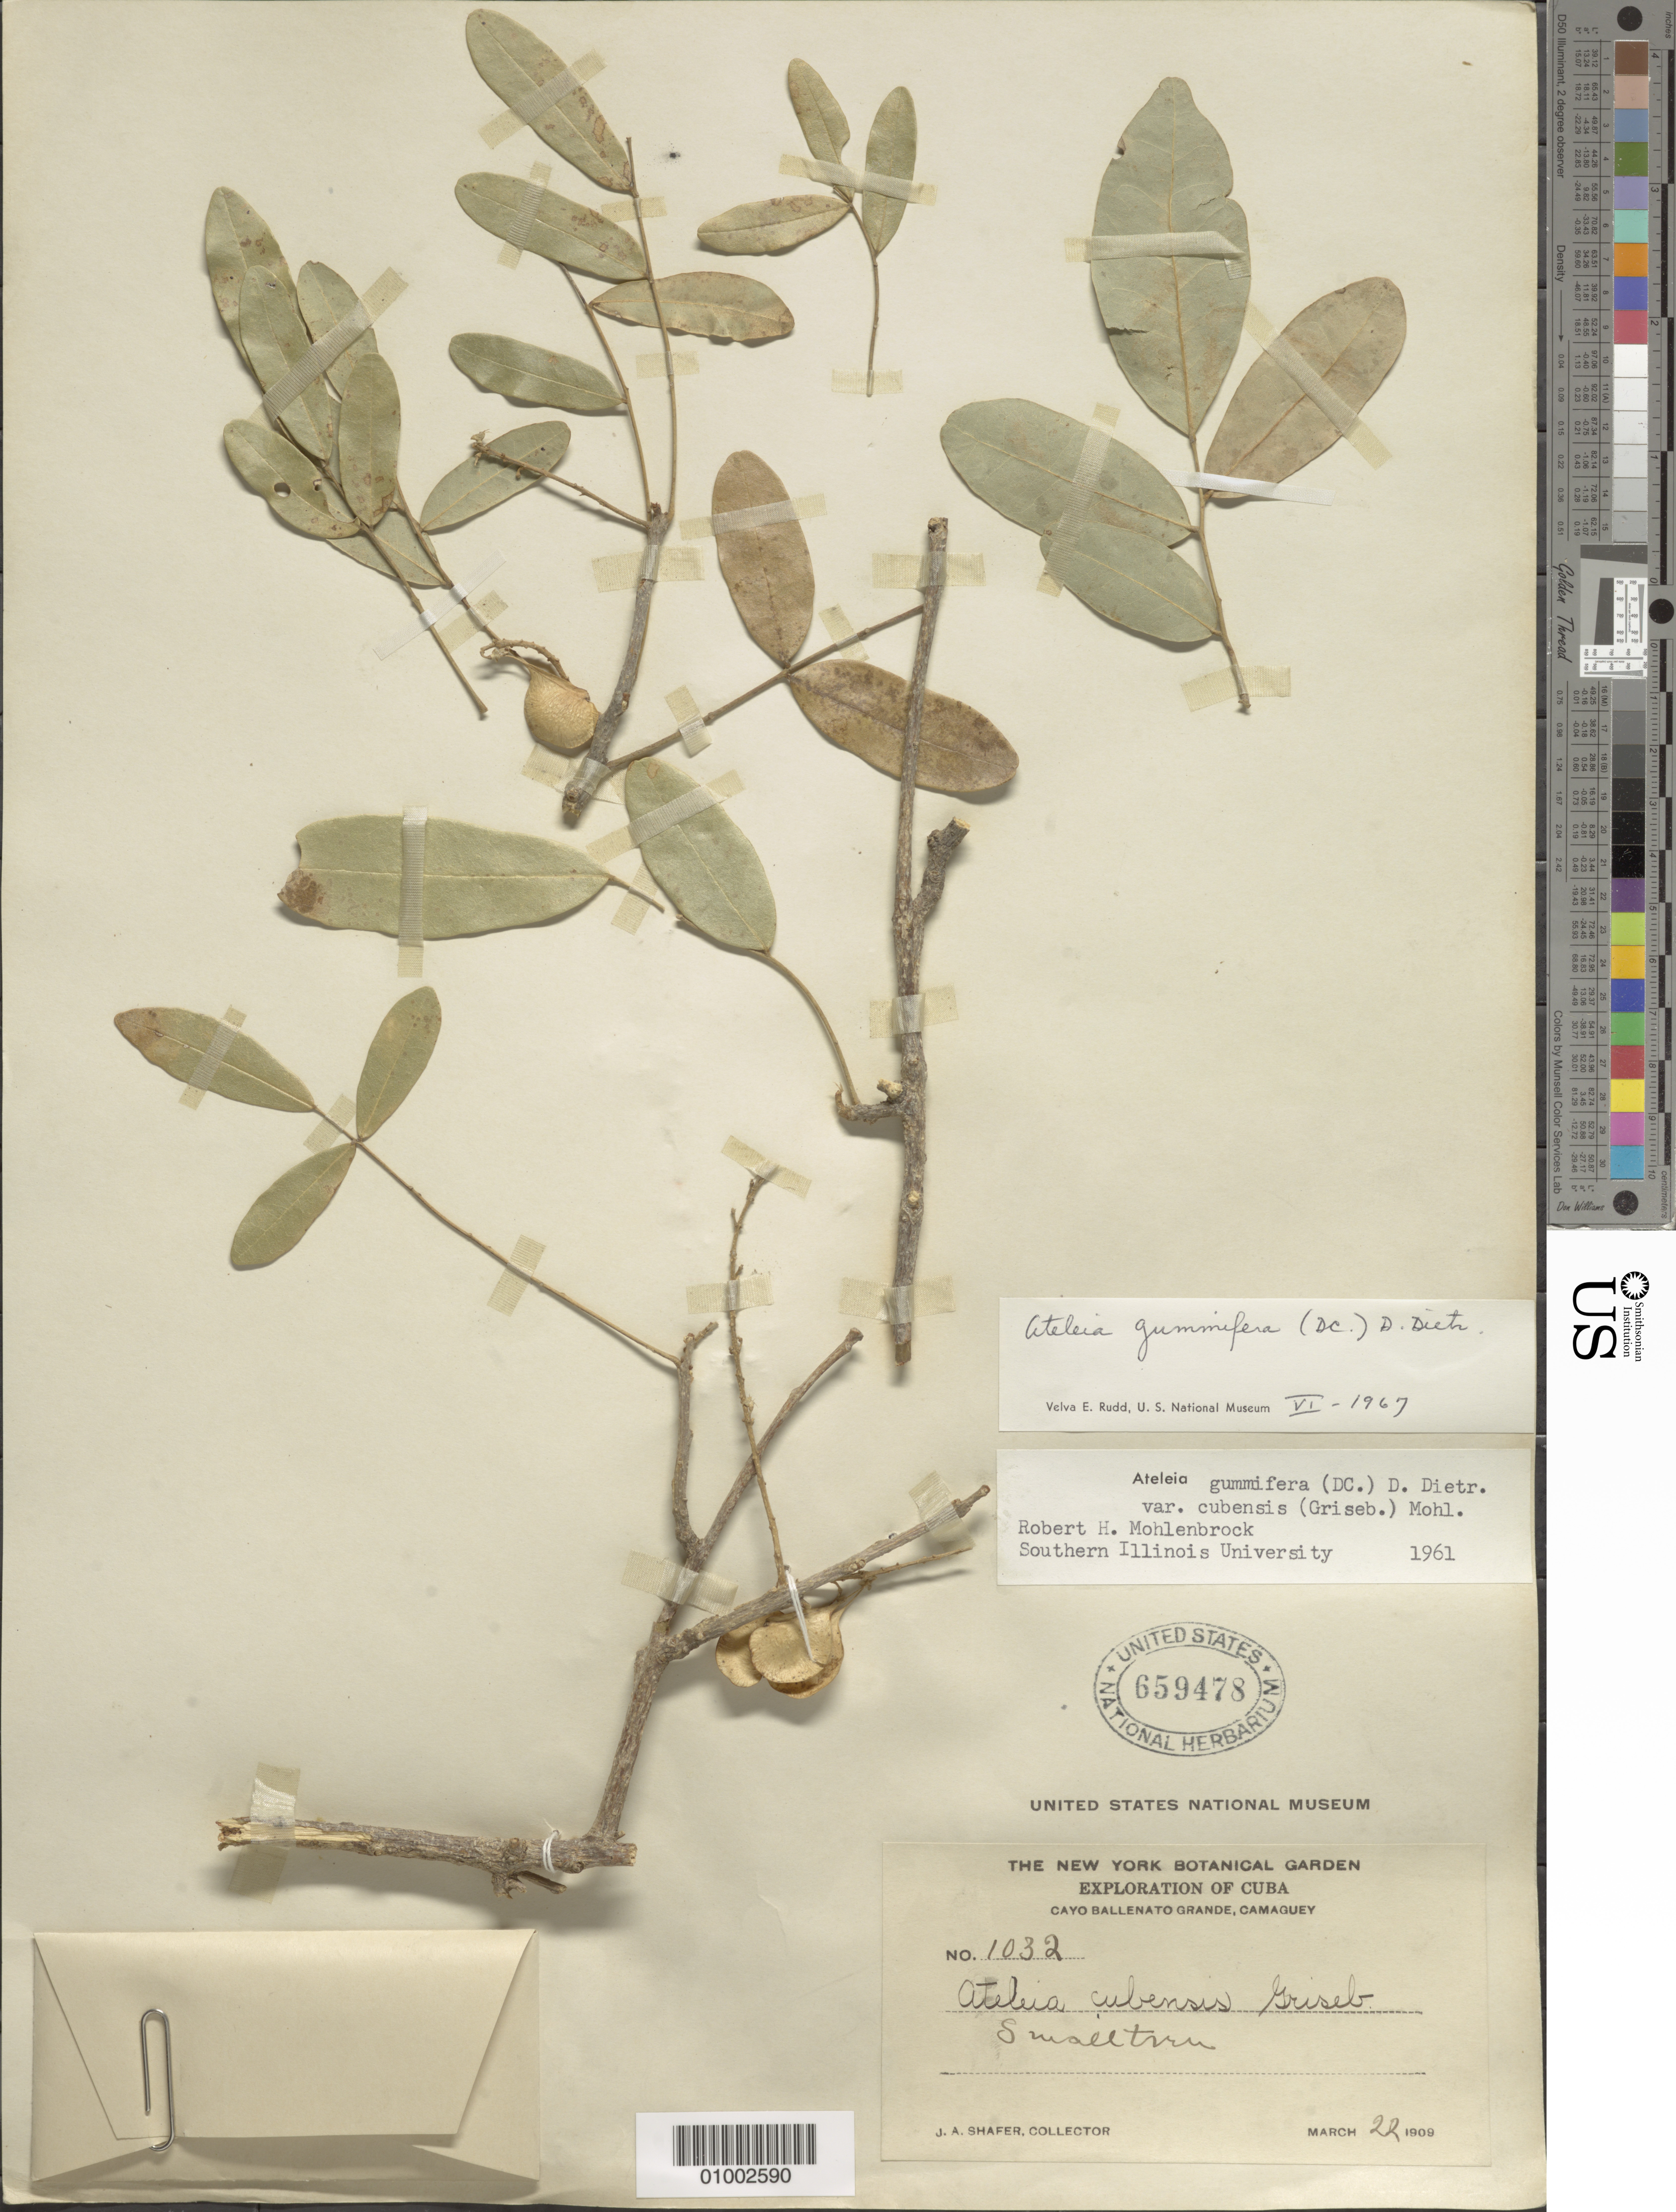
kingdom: Plantae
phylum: Tracheophyta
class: Magnoliopsida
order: Fabales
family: Fabaceae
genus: Ateleia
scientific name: Ateleia gummifera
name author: (Bertero ex DC.) D. Dietr.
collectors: J. A. Shafer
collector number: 1032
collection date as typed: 22 Mar 1909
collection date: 1909-03-22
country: Cuba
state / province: Camagüey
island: Cuba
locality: Cayo Ballenato Grande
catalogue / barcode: US 659478